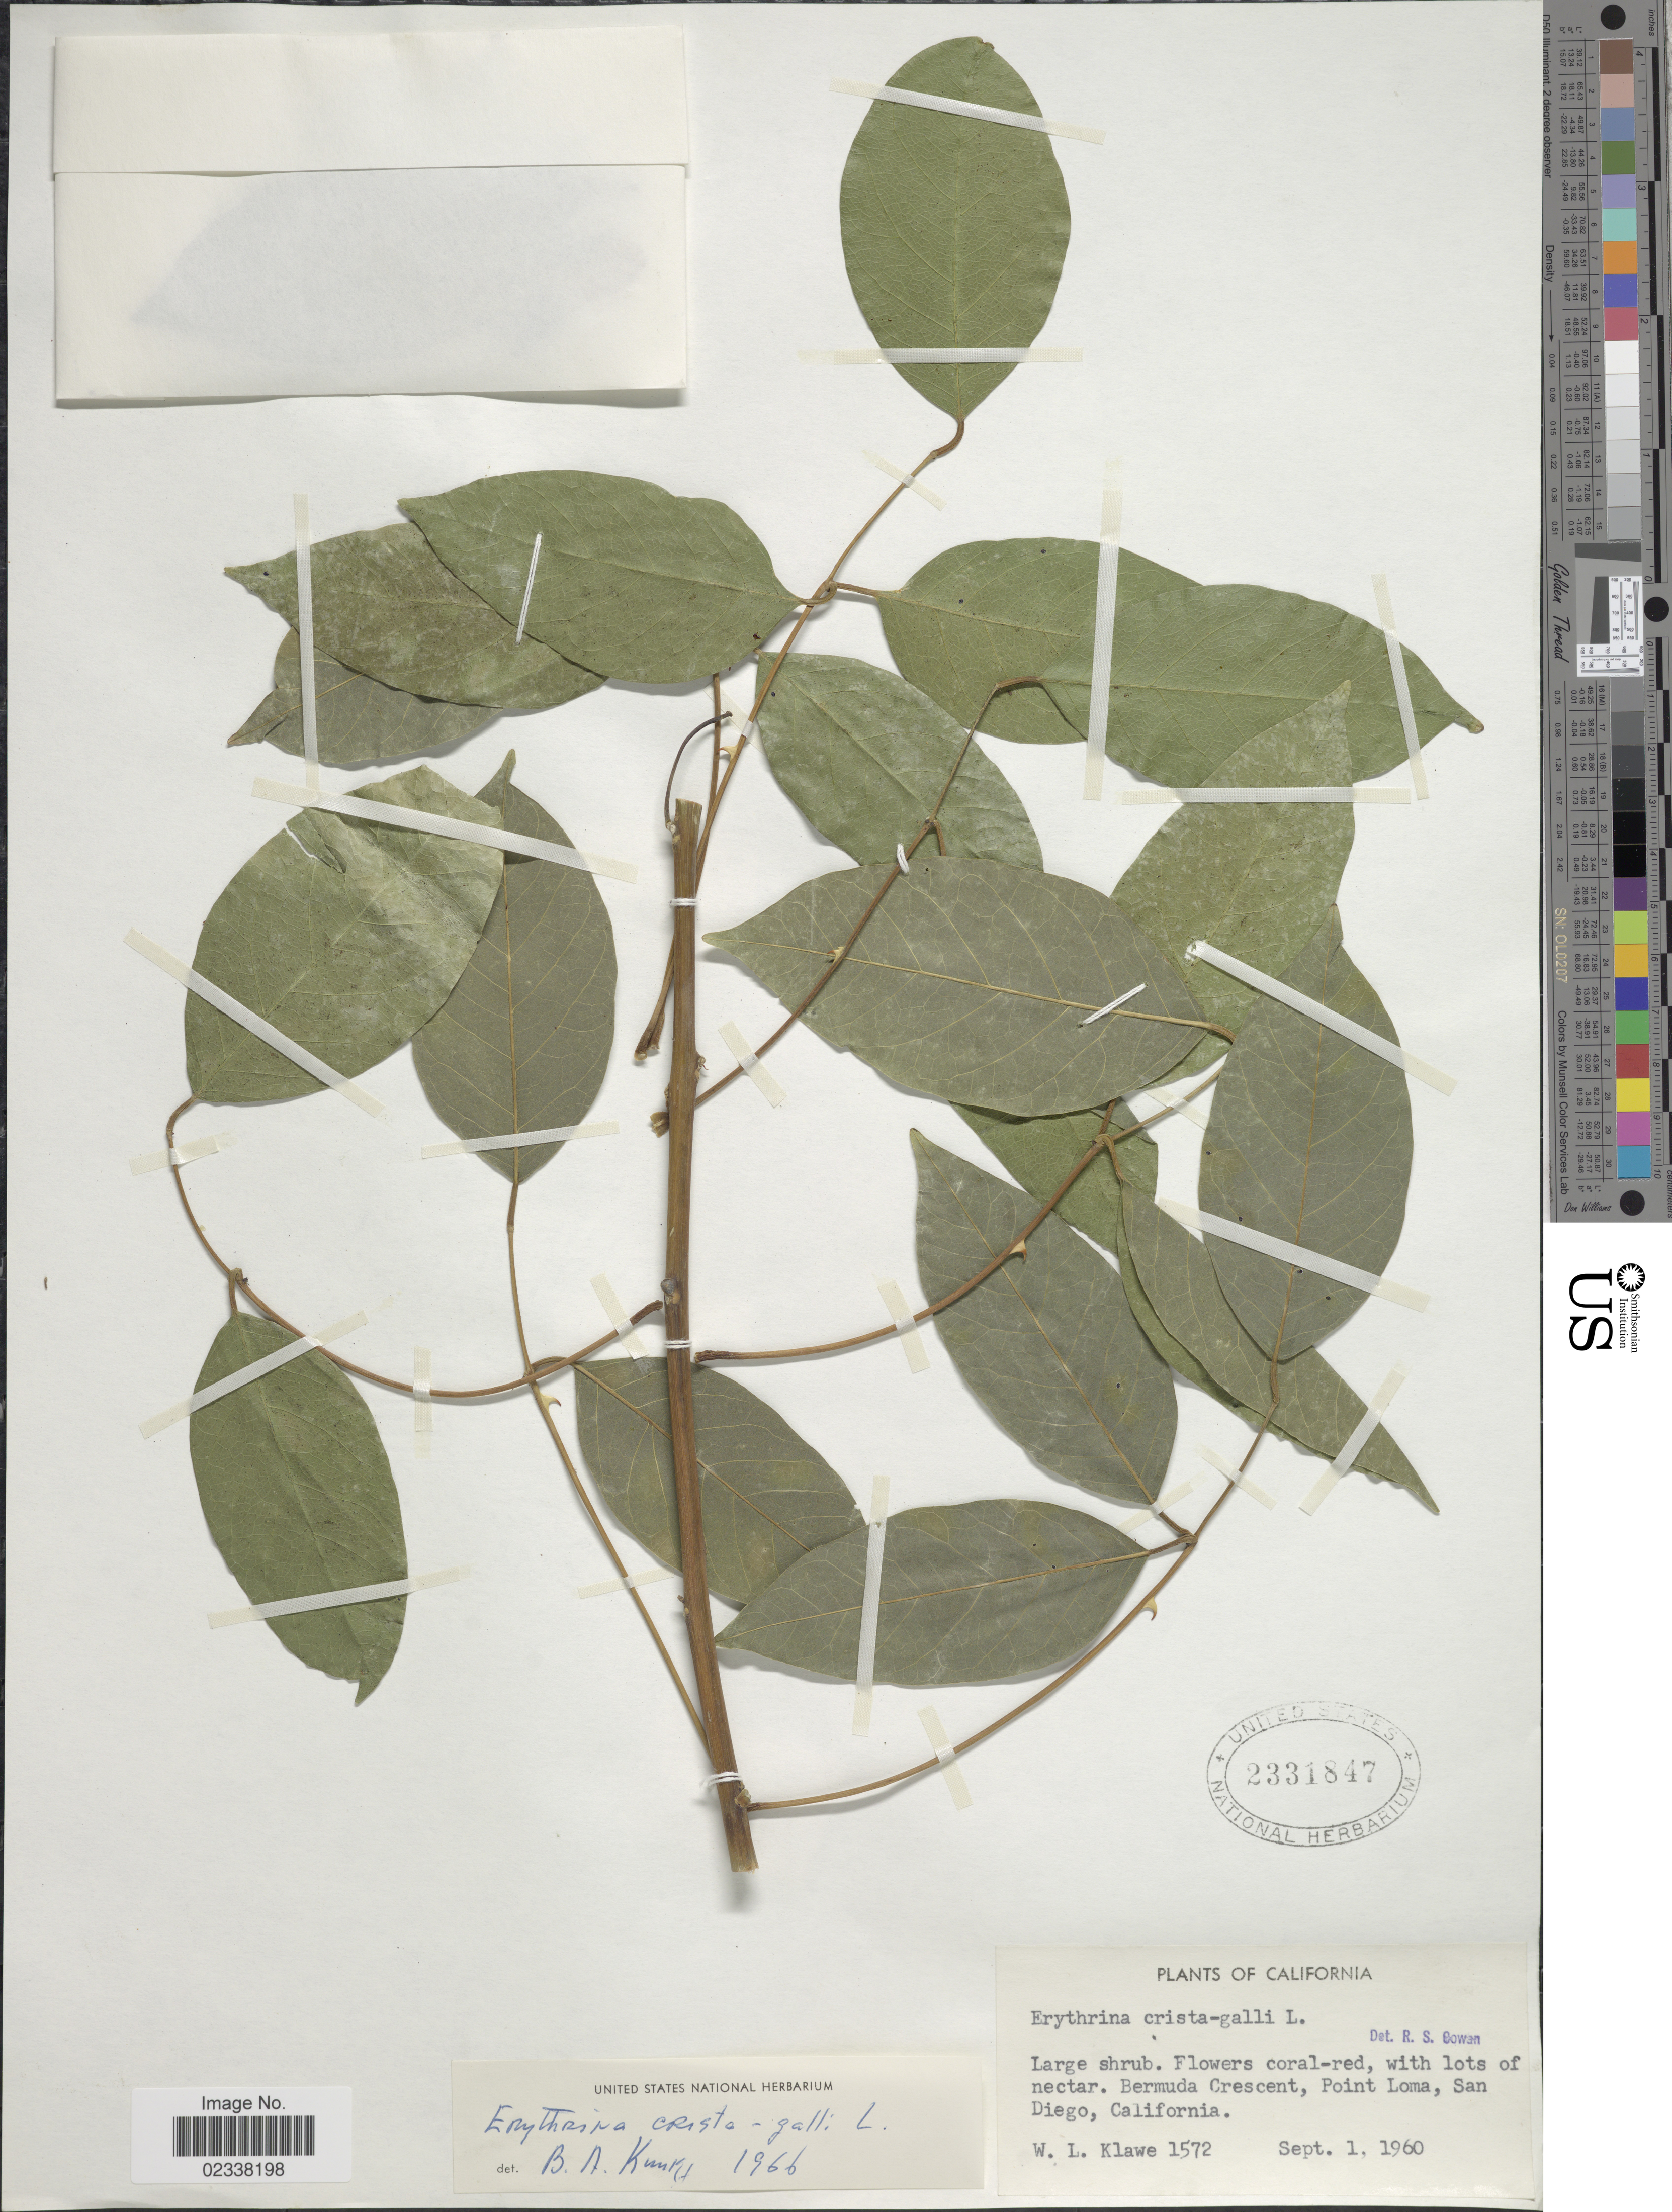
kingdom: Plantae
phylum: Tracheophyta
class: Magnoliopsida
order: Fabales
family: Fabaceae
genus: Erythrina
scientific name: Erythrina crista-galli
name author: L.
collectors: W. Klawe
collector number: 1572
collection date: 1960-09-01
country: United States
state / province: California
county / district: San Diego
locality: Bermuda Crescent, Point Loma, San Diego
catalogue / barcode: US 2331847